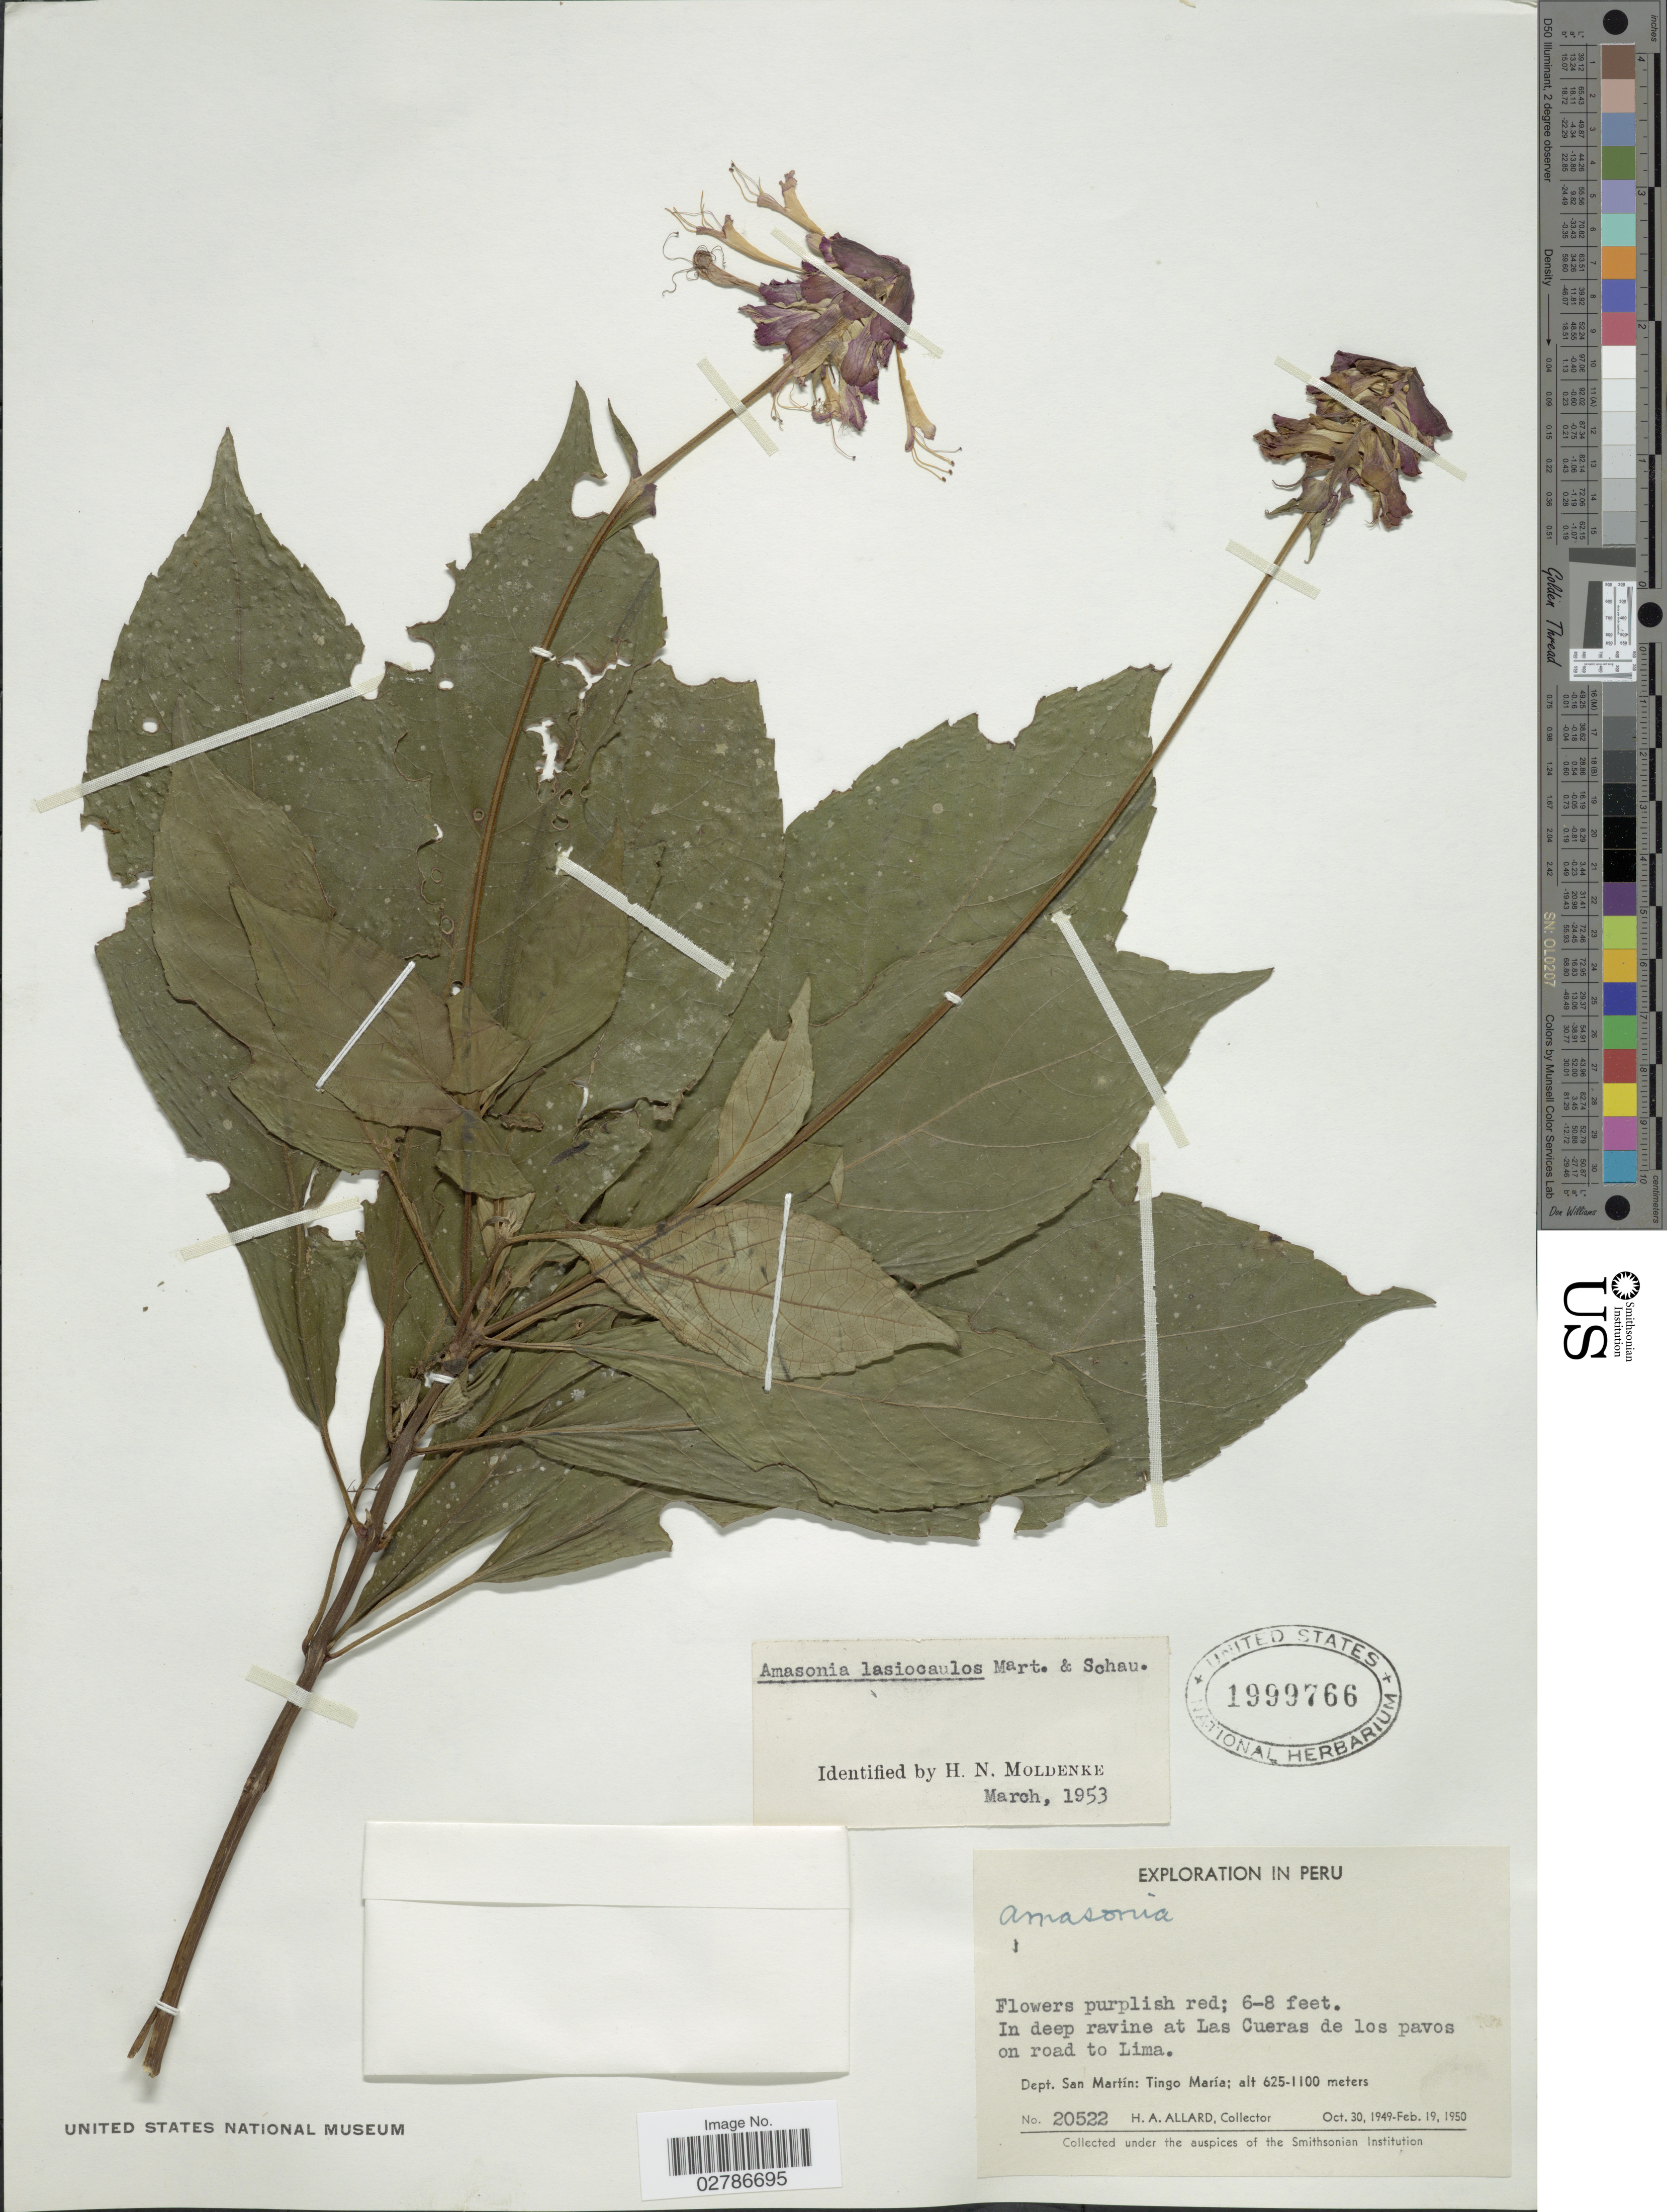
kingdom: Plantae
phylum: Tracheophyta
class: Magnoliopsida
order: Lamiales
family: Lamiaceae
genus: Amasonia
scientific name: Amasonia lasiocaulos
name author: Mart. & Schauer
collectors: H. A. Allard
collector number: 20522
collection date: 1949-10-30/1950-02-19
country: Peru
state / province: San Martín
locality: In deep ravine at Las Cueras de los pavos on road to Lima. Dept. San Martín: Tingo María.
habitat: in deep ravine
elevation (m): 625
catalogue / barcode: US 1999766